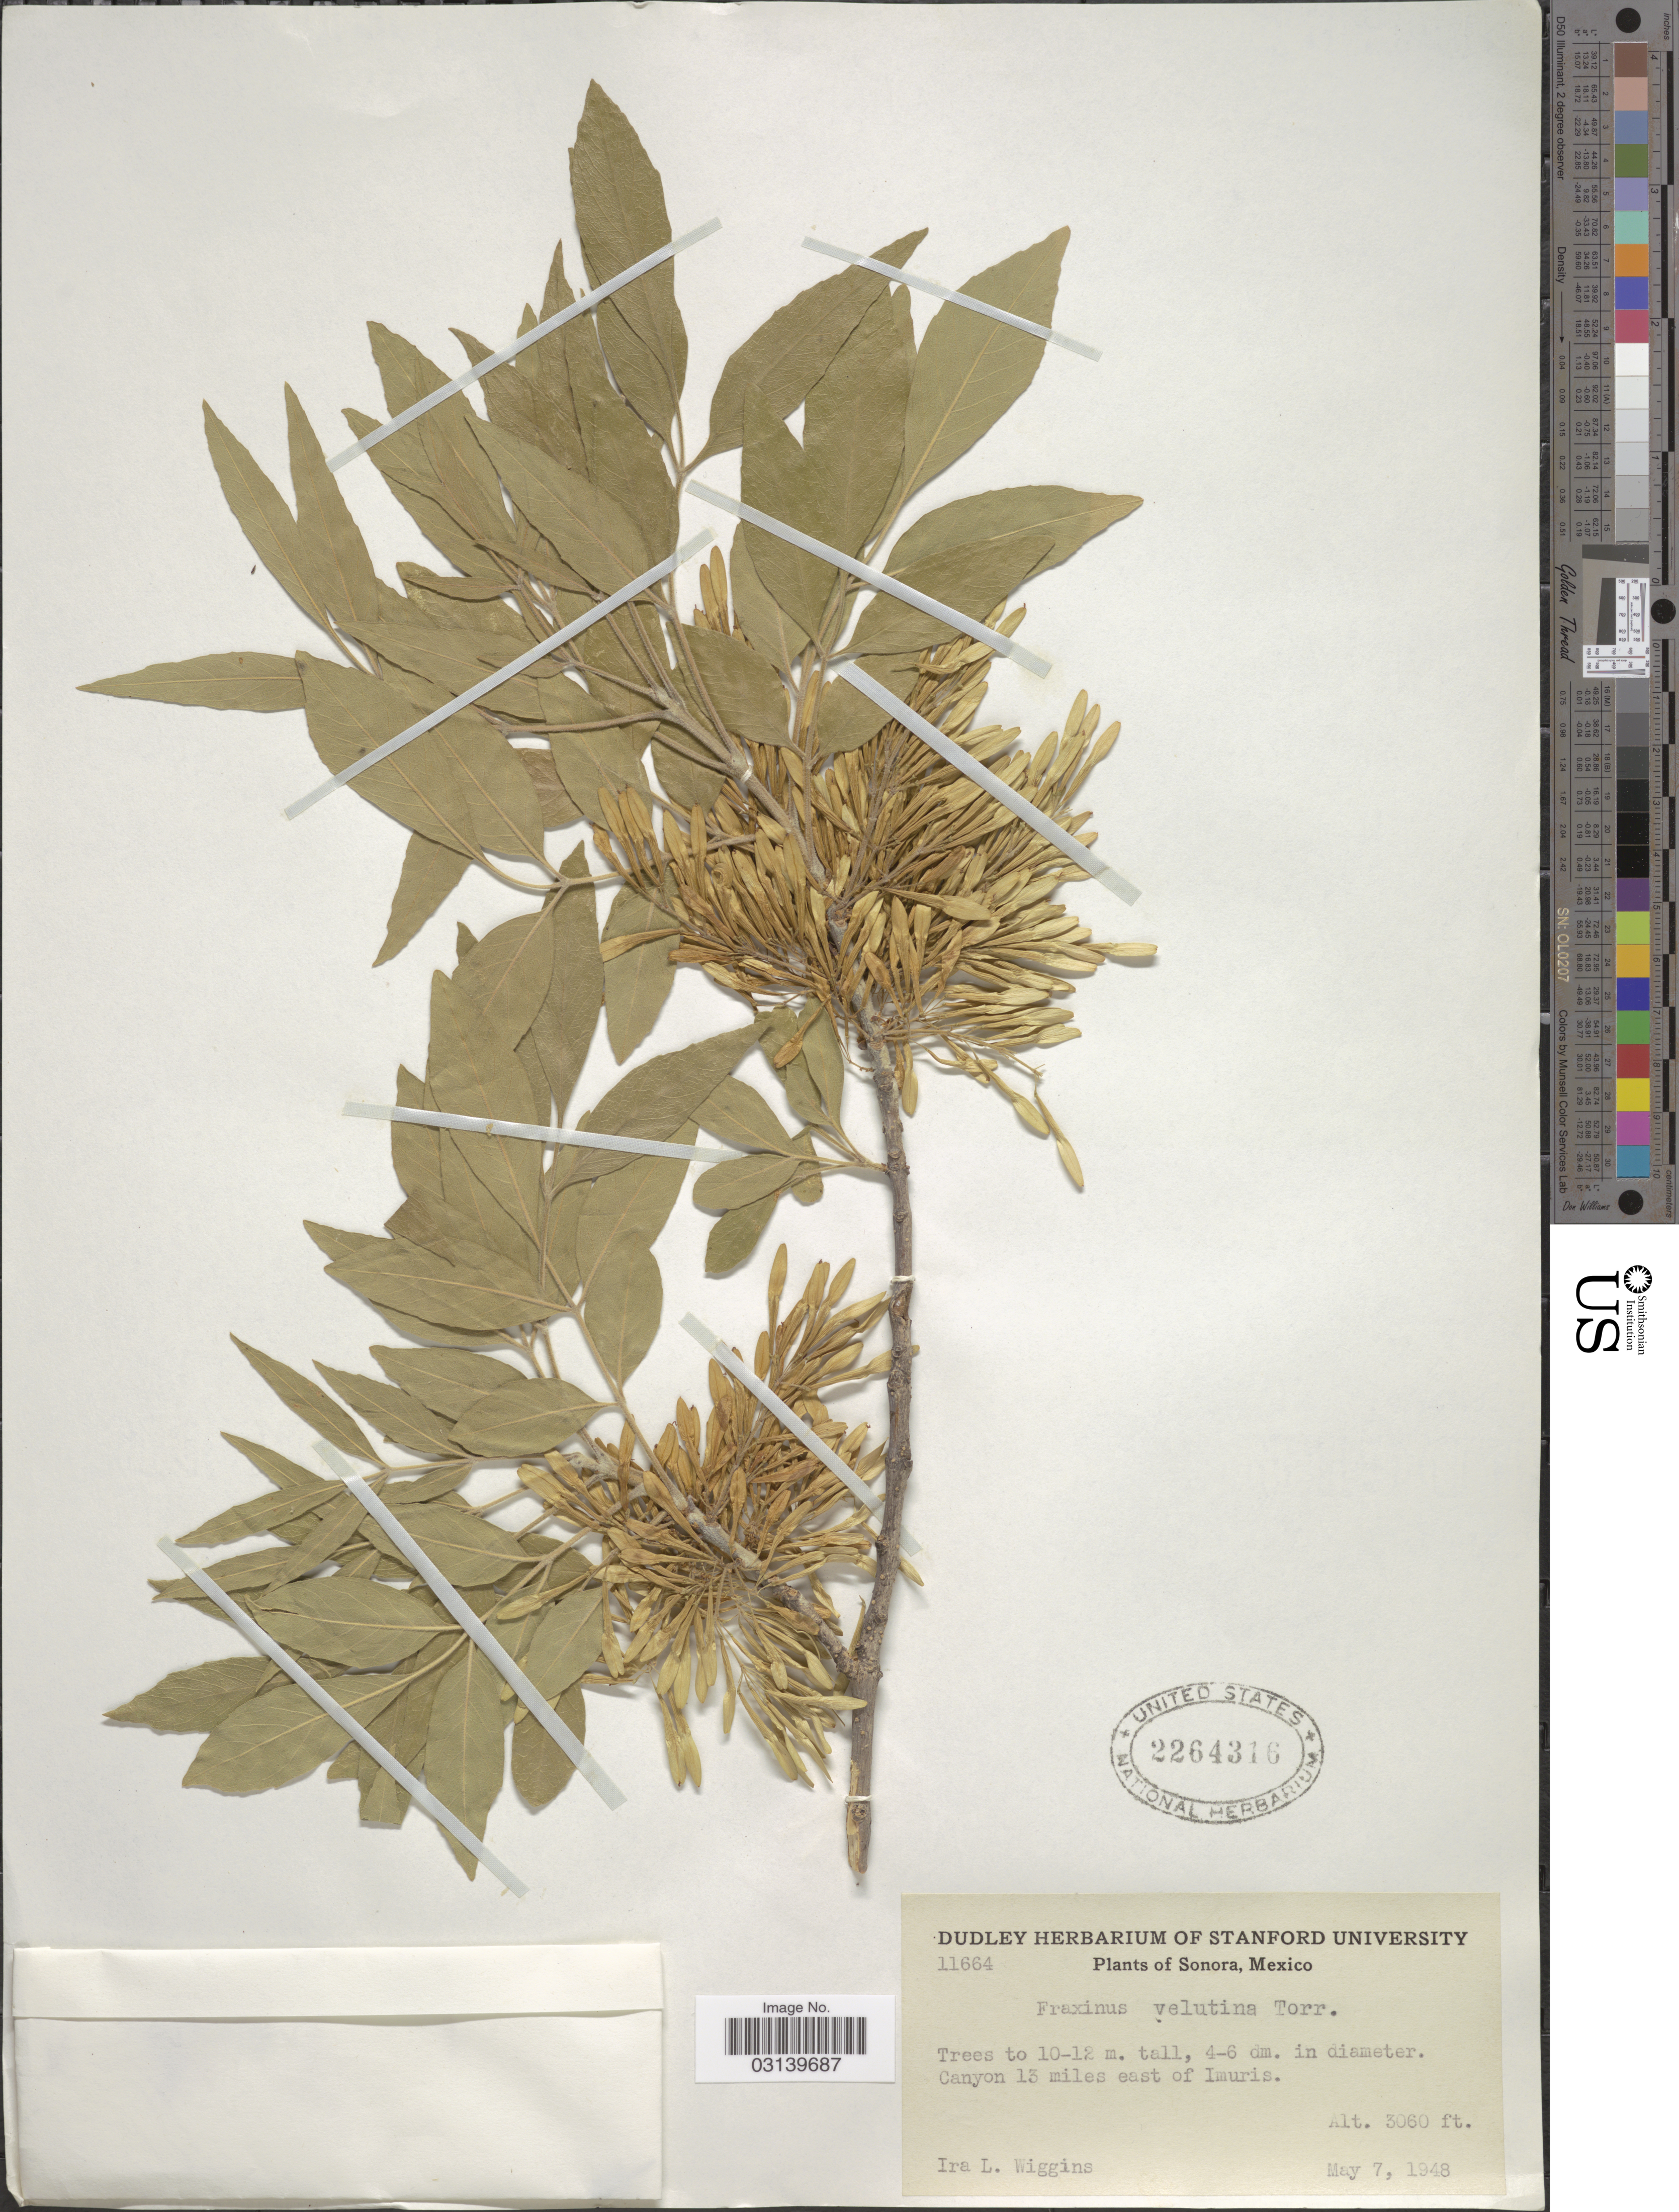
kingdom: Plantae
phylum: Tracheophyta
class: Magnoliopsida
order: Lamiales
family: Oleaceae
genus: Fraxinus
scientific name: Fraxinus velutina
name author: Torr.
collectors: I. L. Wiggins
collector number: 11664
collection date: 1948-05-07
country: Mexico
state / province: Sonora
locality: Canyon 13 miles east of Imuris.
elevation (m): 933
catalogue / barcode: US 2264316